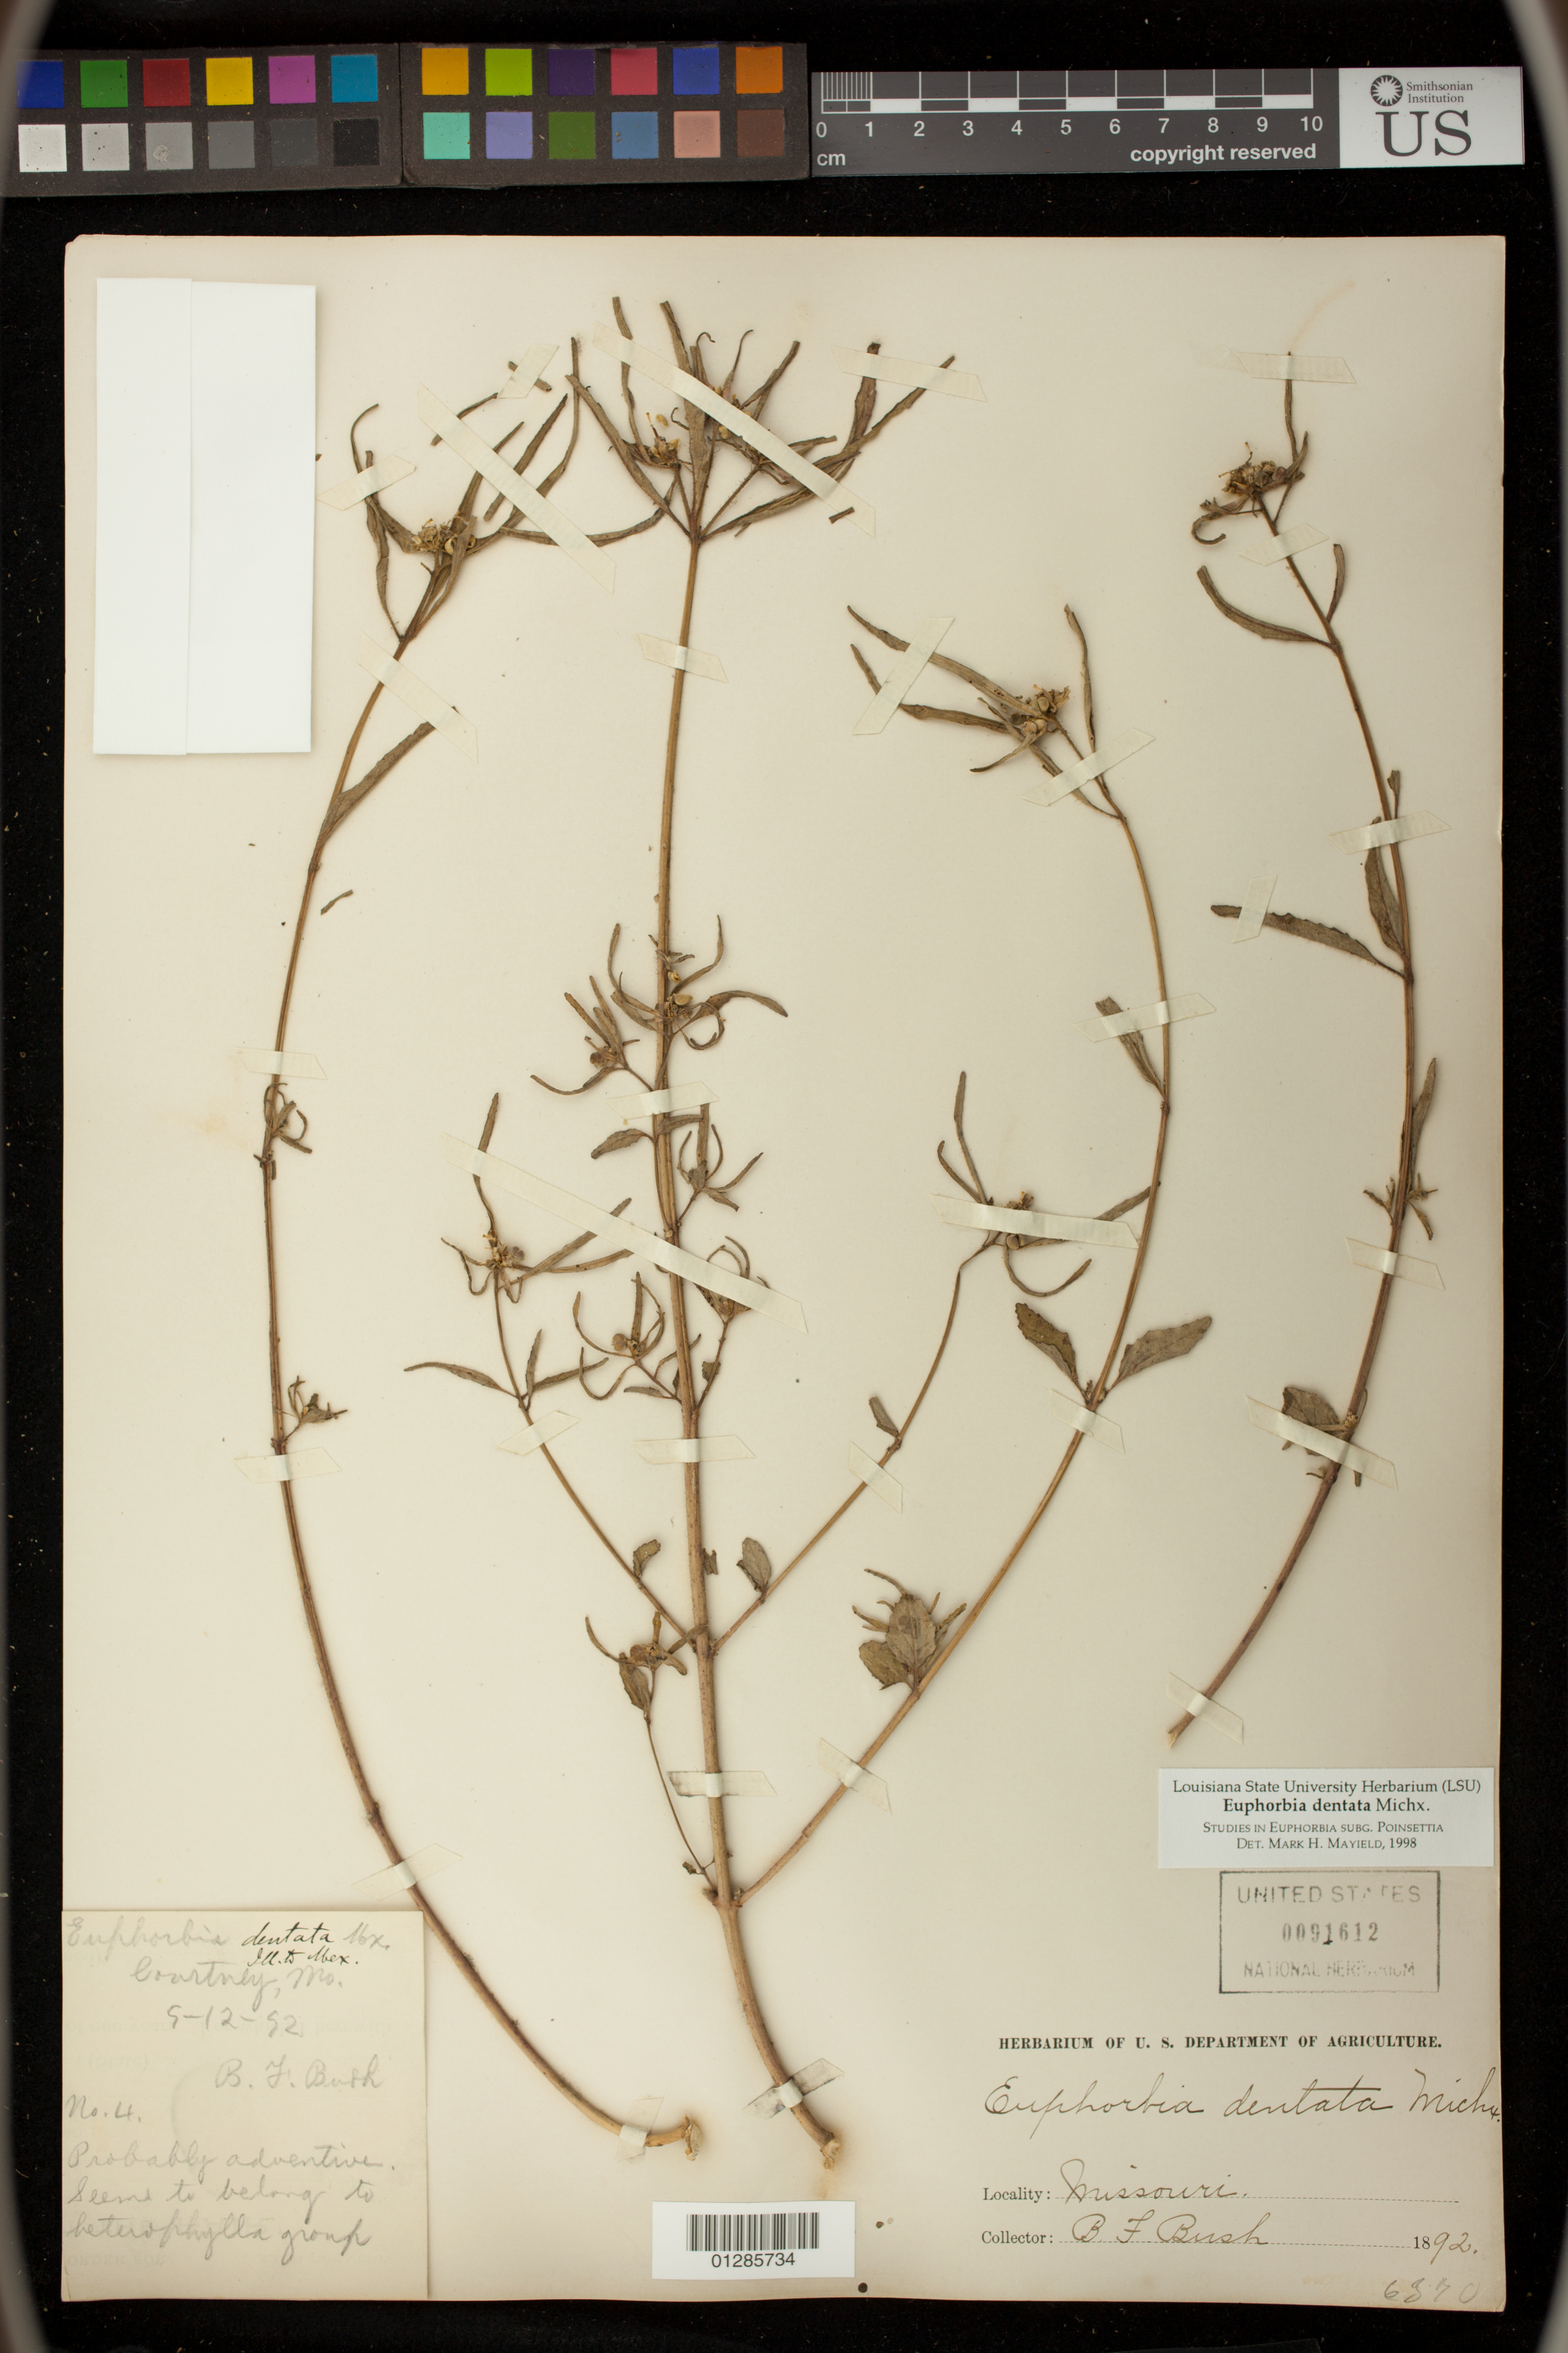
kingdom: Plantae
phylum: Tracheophyta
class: Magnoliopsida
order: Malpighiales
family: Euphorbiaceae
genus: Euphorbia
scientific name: Euphorbia dentata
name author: Michx.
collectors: B. F. Bush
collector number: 4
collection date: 1892-12-09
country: United States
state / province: Missouri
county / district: Jackson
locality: Courtney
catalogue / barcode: US 91612